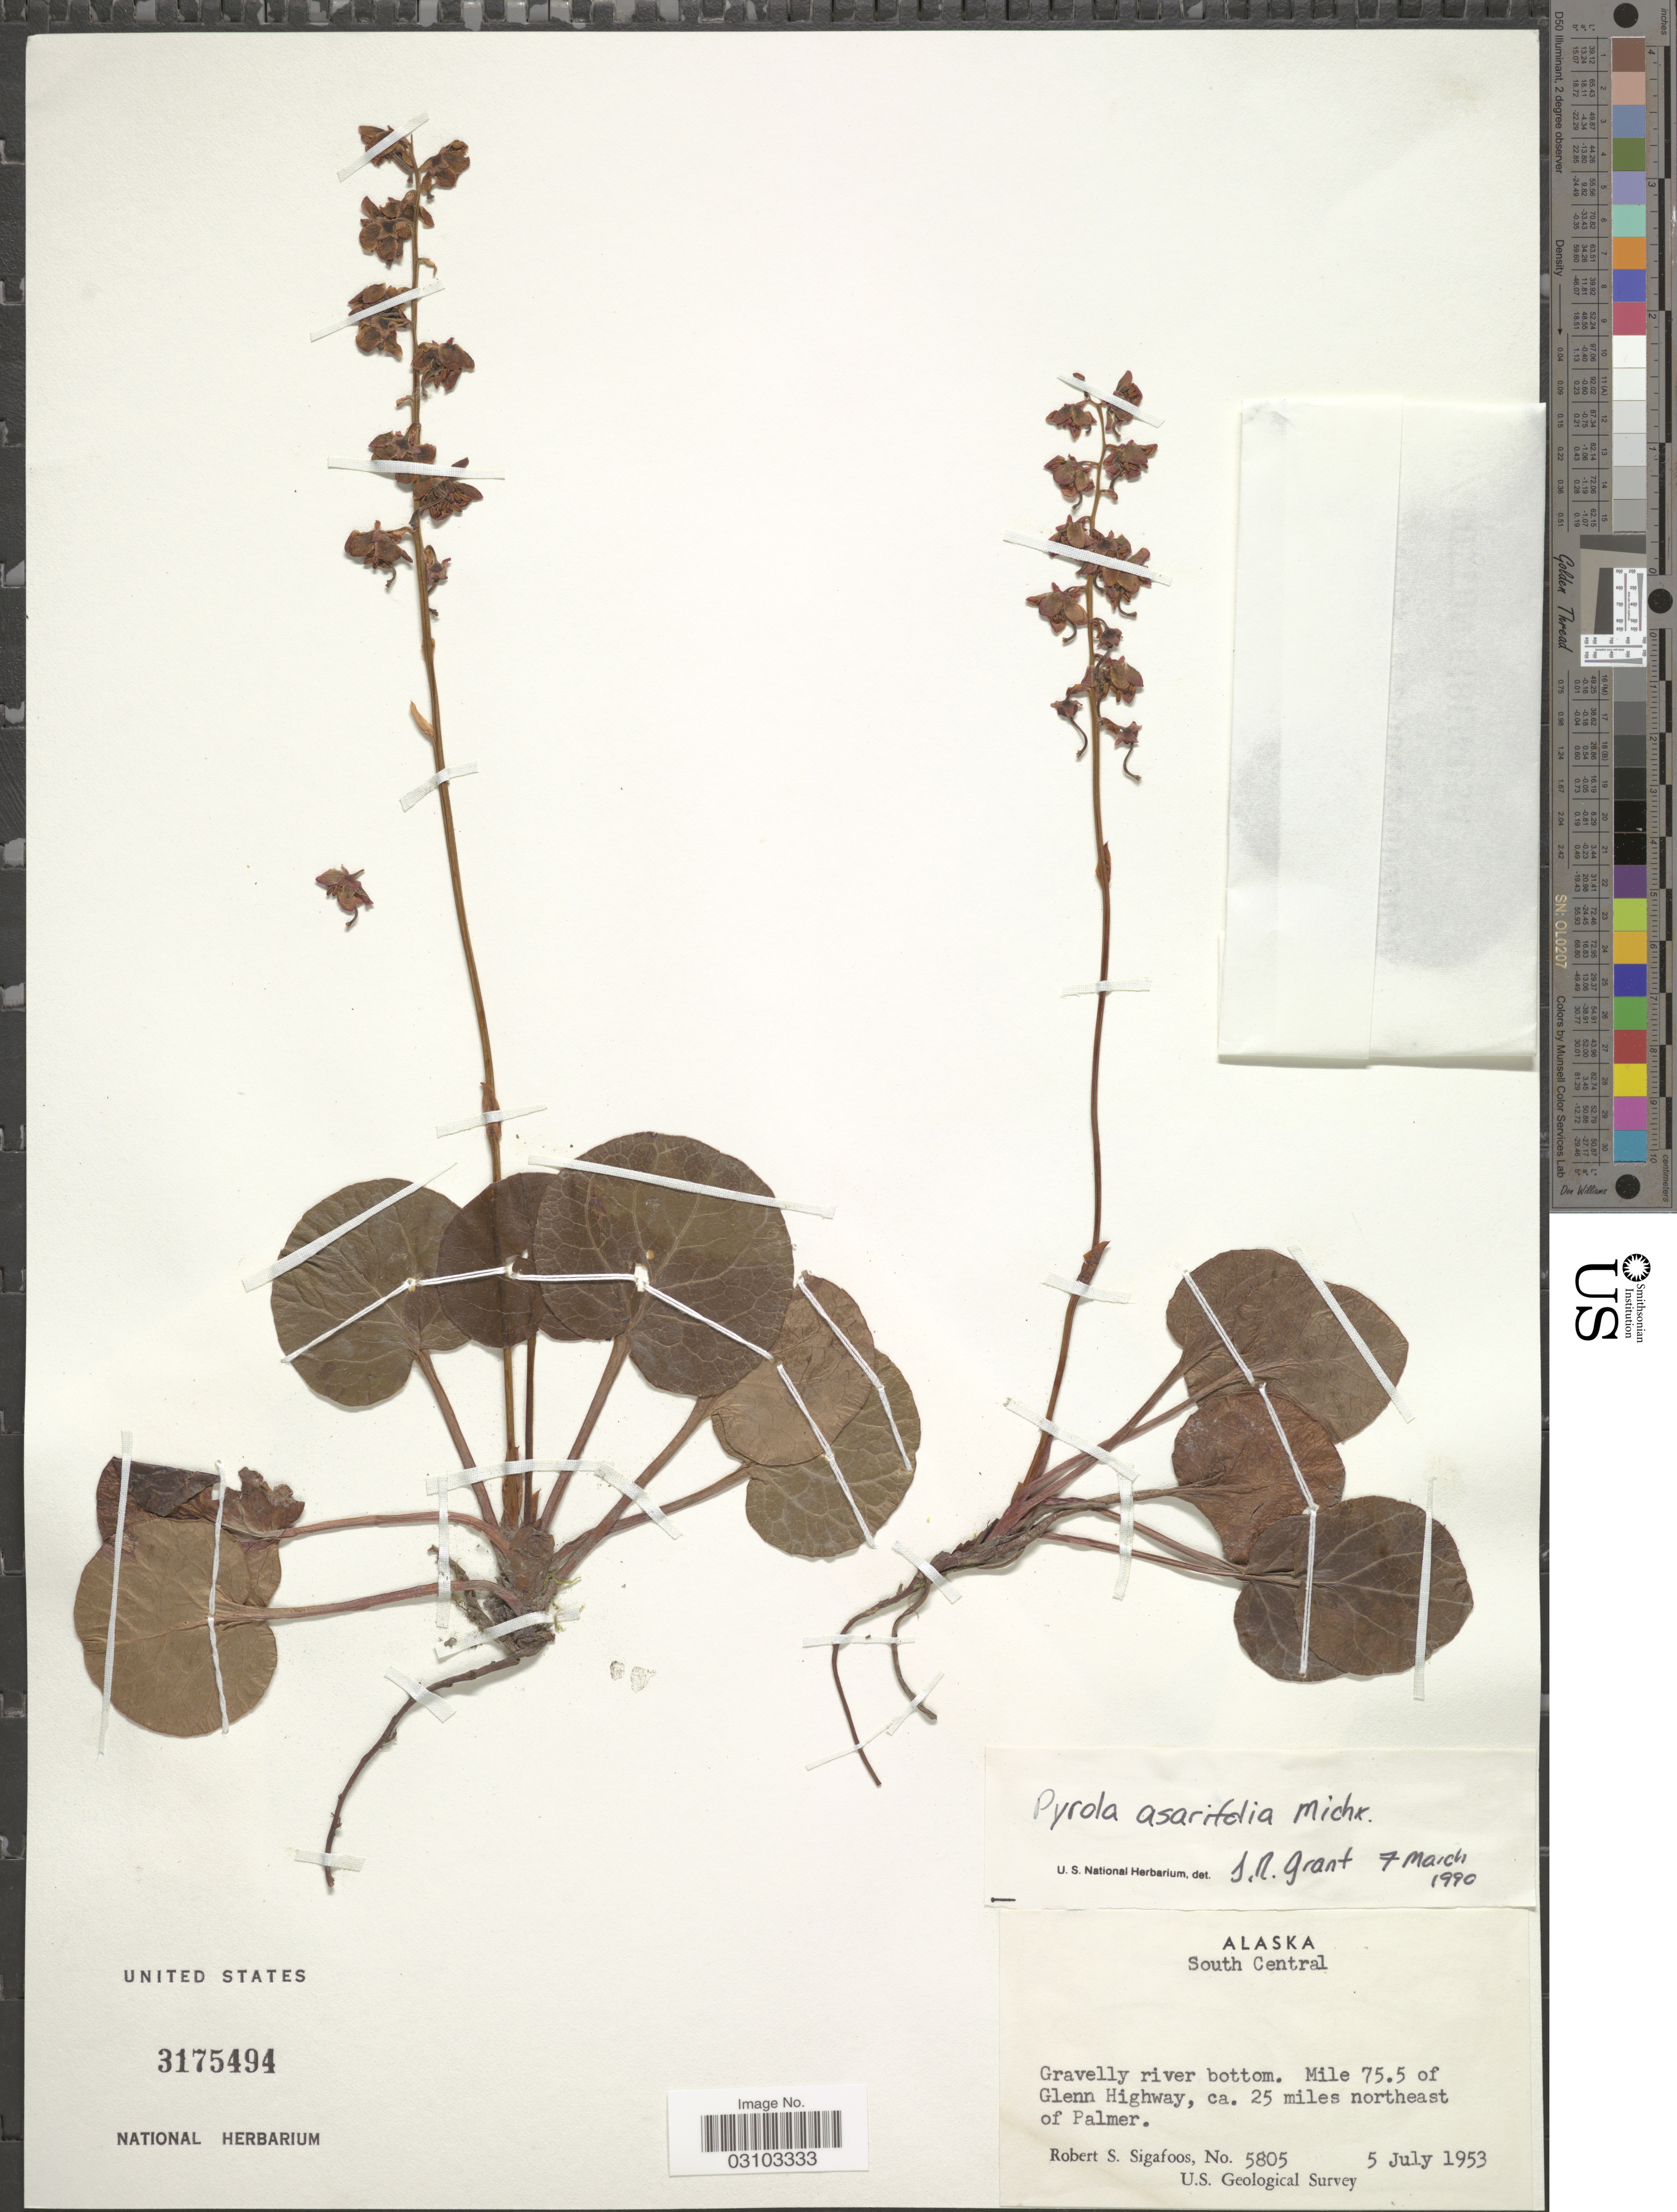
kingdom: Plantae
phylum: Tracheophyta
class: Magnoliopsida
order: Ericales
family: Ericaceae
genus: Pyrola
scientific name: Pyrola asarifolia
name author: Michx.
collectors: R. Sigafoos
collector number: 5805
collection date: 1953-07-05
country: United States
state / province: Alaska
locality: South Central, Mile 75.5 of Glenn Highway, ca. 25 miles northeast of Palmer.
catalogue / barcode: US 3175494